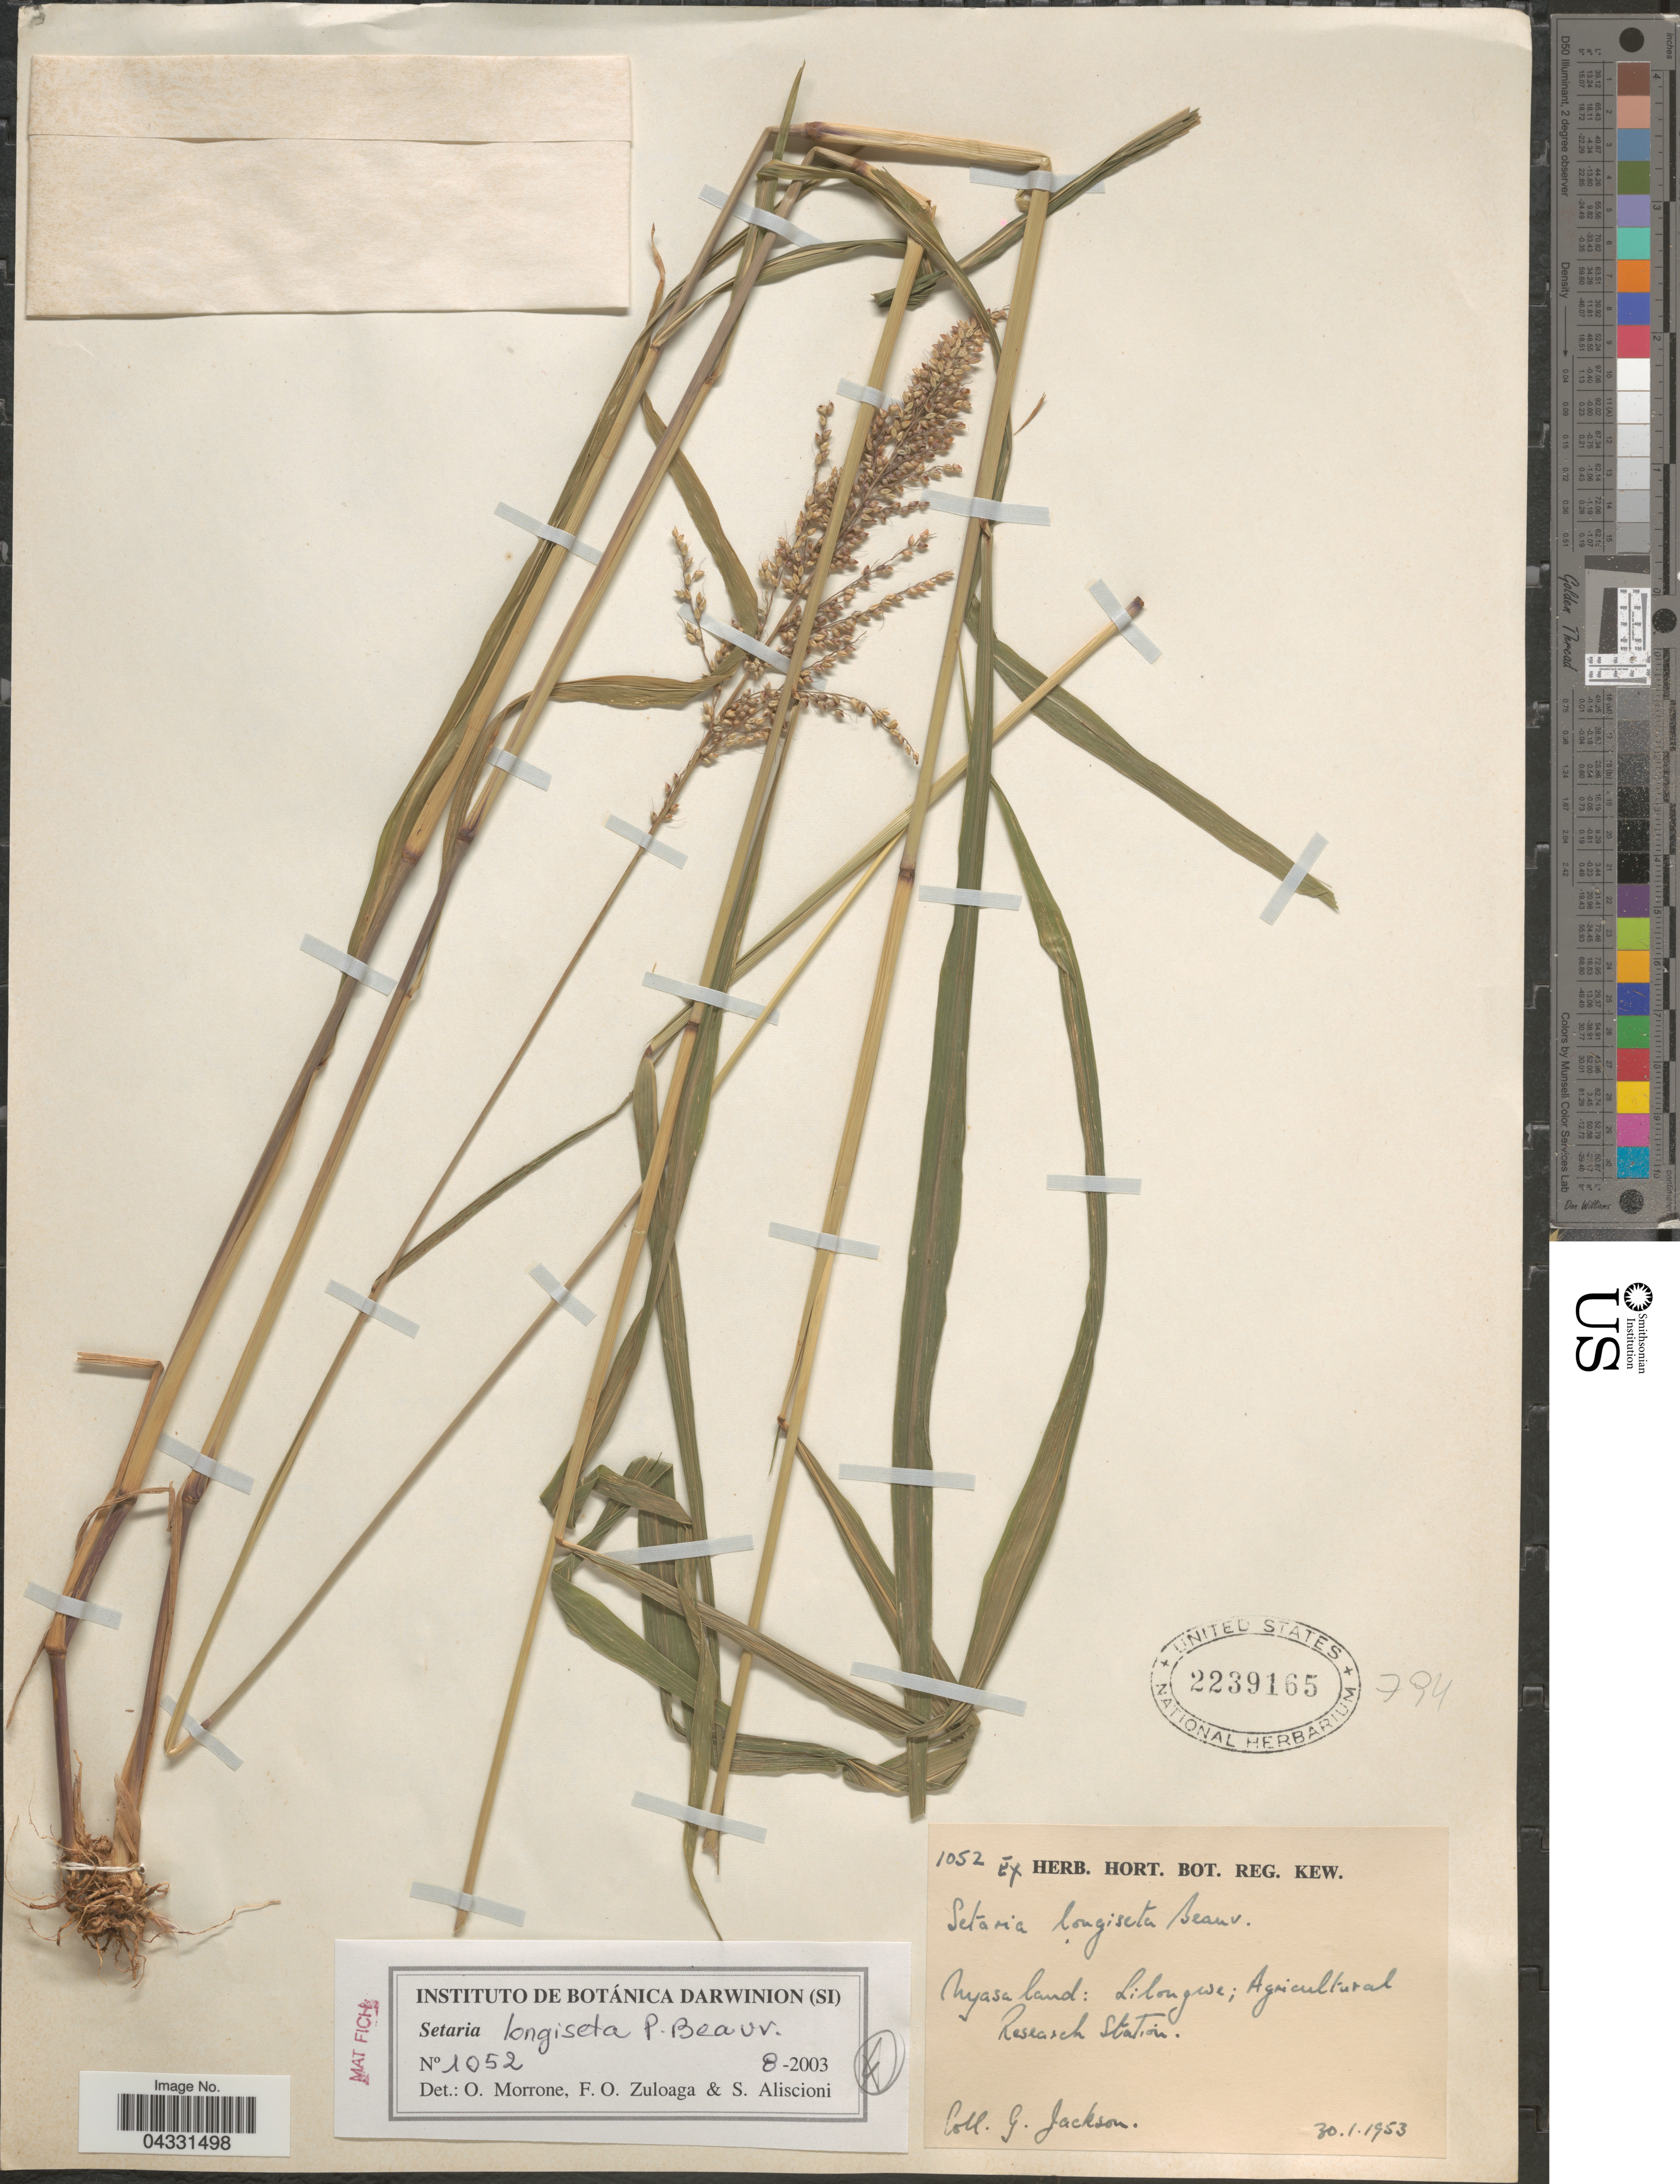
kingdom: Plantae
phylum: Tracheophyta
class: Liliopsida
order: Poales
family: Poaceae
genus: Setaria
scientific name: Setaria longiseta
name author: P. Beauv.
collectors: G. Jackson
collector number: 1052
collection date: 1953-01-30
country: Malawi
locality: Nyasaland: Lilongwe; Agricultural Research Station.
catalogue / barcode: US 2239165